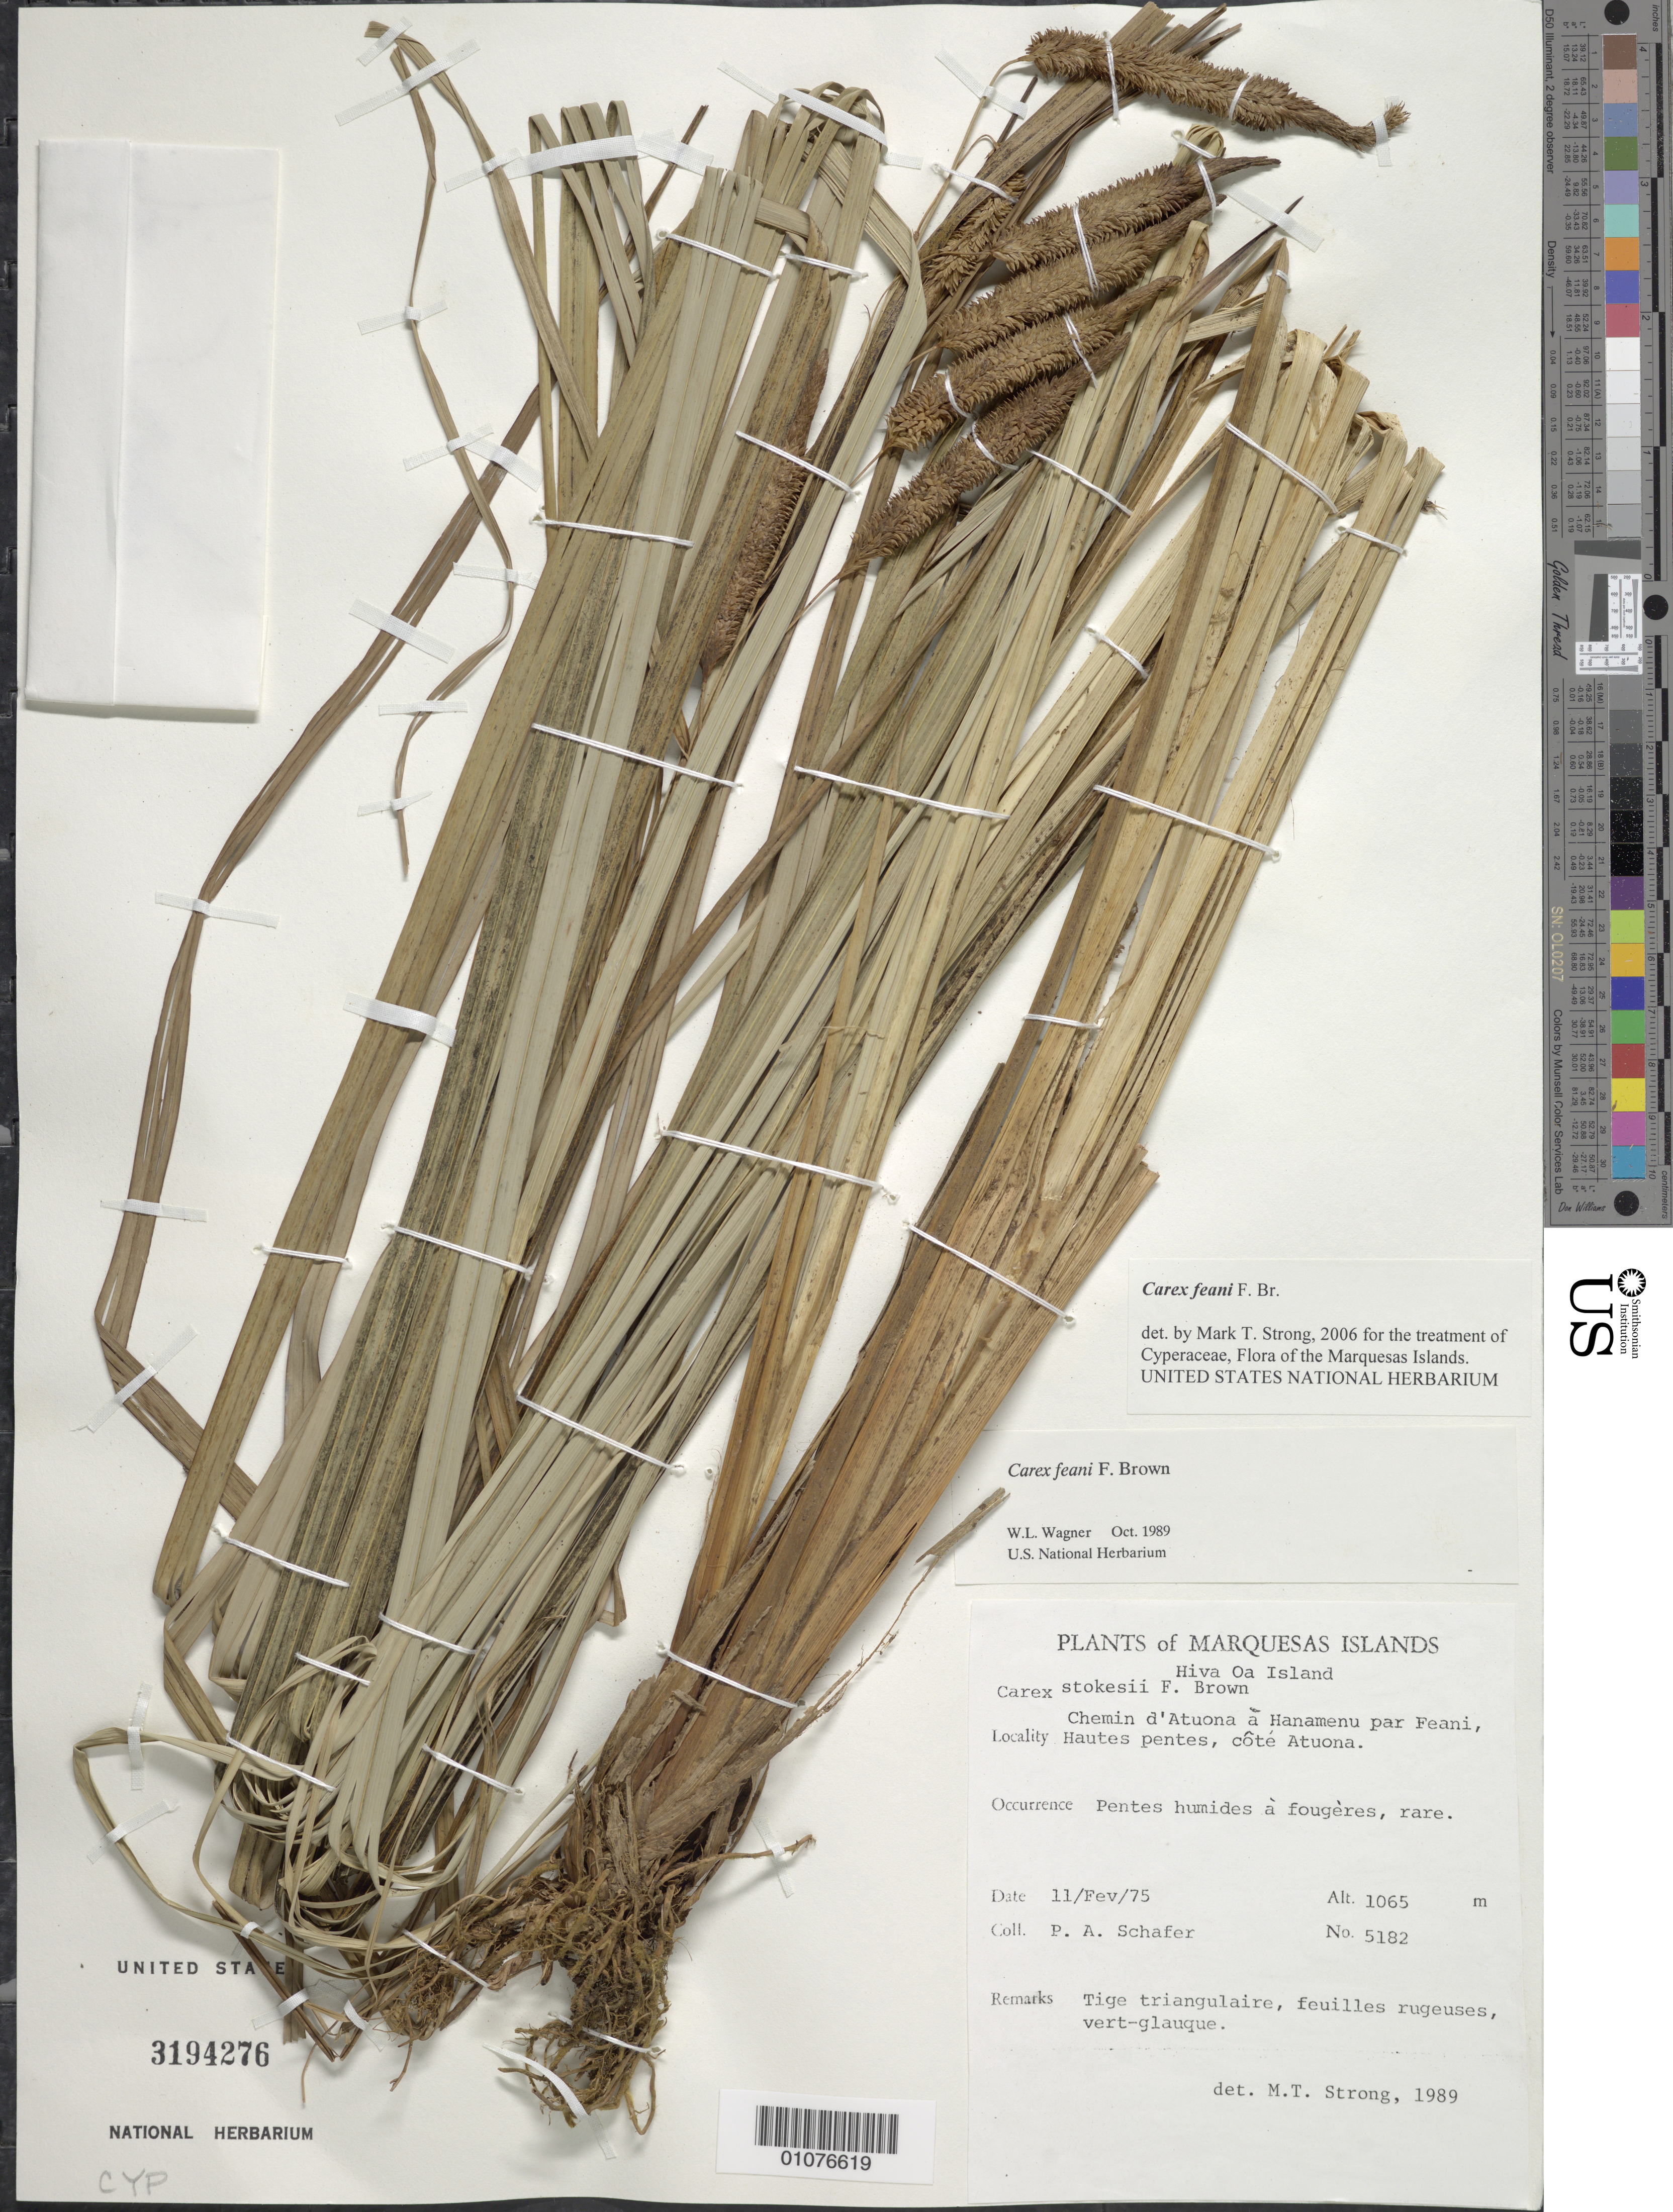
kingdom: Plantae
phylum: Tracheophyta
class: Liliopsida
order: Poales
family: Cyperaceae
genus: Carex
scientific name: Carex feani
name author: F. Br.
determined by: Wagner, W. L., (BOT), Smithsonian Institution - National Museum of Natural History (UNITED STATES)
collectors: P. A. Schäfer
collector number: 5182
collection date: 1975-02-11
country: French Polynesia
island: Hiva Oa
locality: Chemin d'Atuona à Hanamenu par Feani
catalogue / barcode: US 3194276